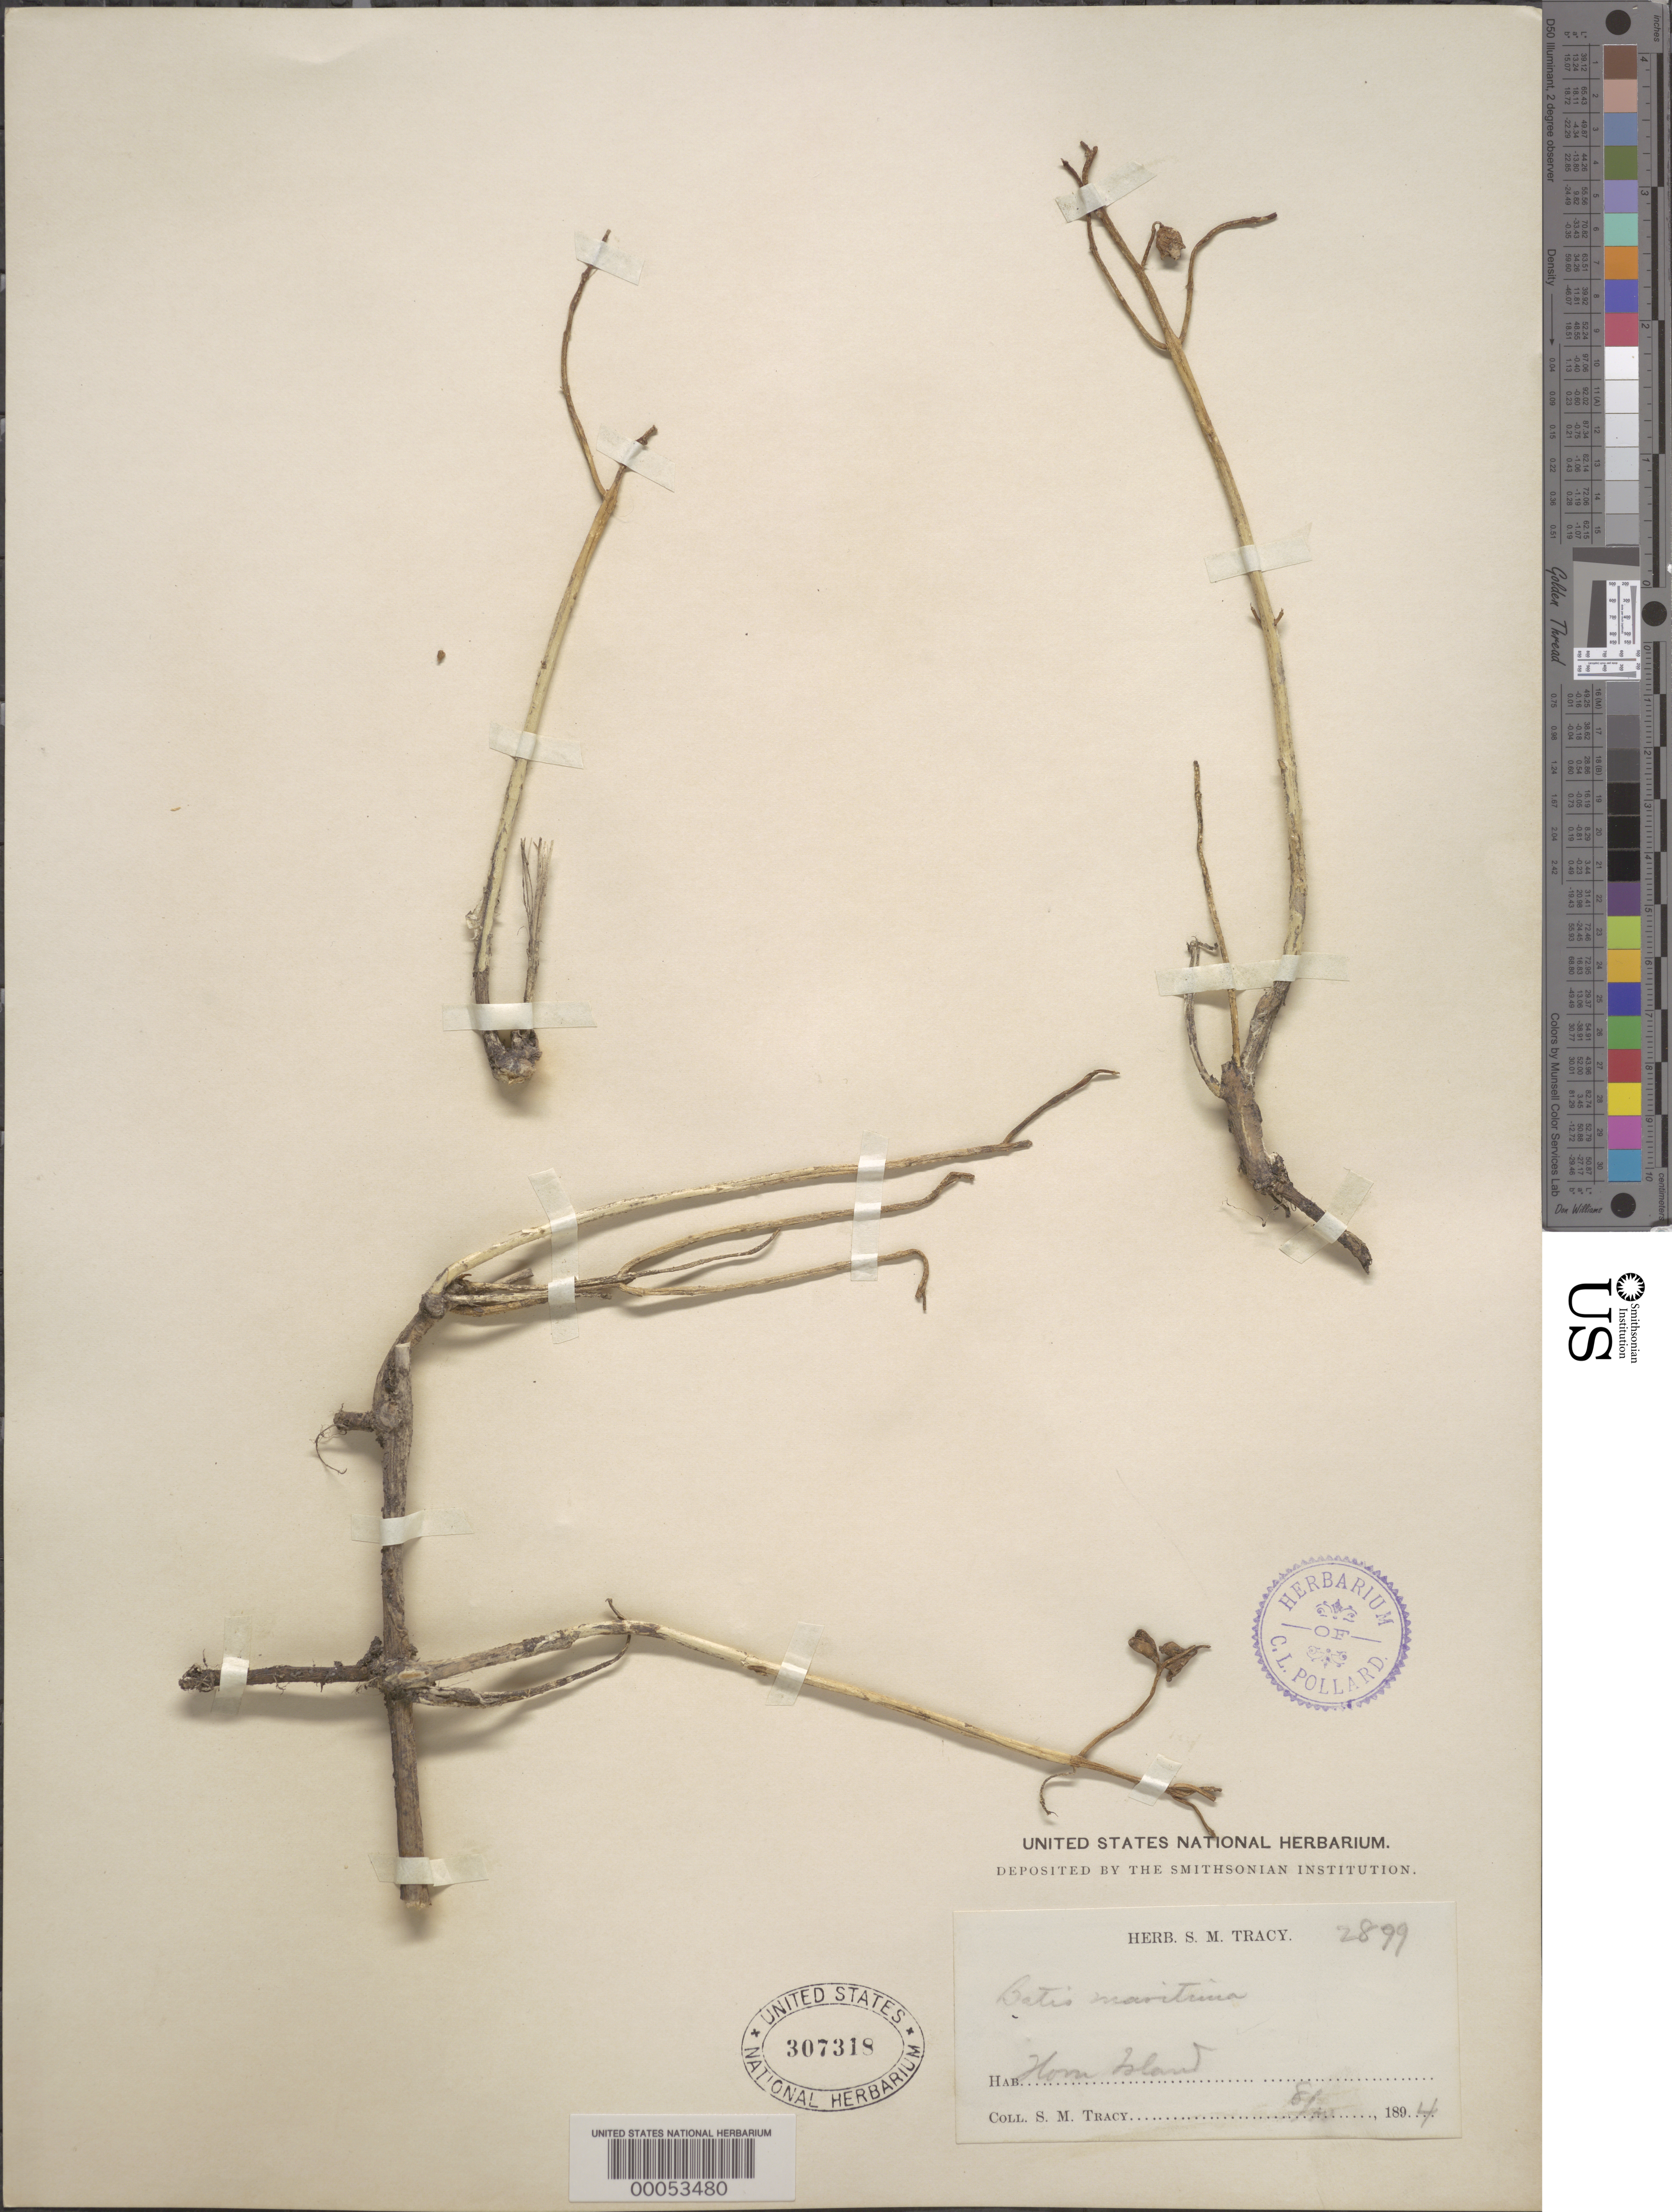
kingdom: Plantae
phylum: Tracheophyta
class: Magnoliopsida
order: Brassicales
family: Bataceae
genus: Batis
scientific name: Batis maritima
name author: L.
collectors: S. M. Tracy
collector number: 2899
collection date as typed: Aug 1894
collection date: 1894-08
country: United States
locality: Horn i.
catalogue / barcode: US 307318